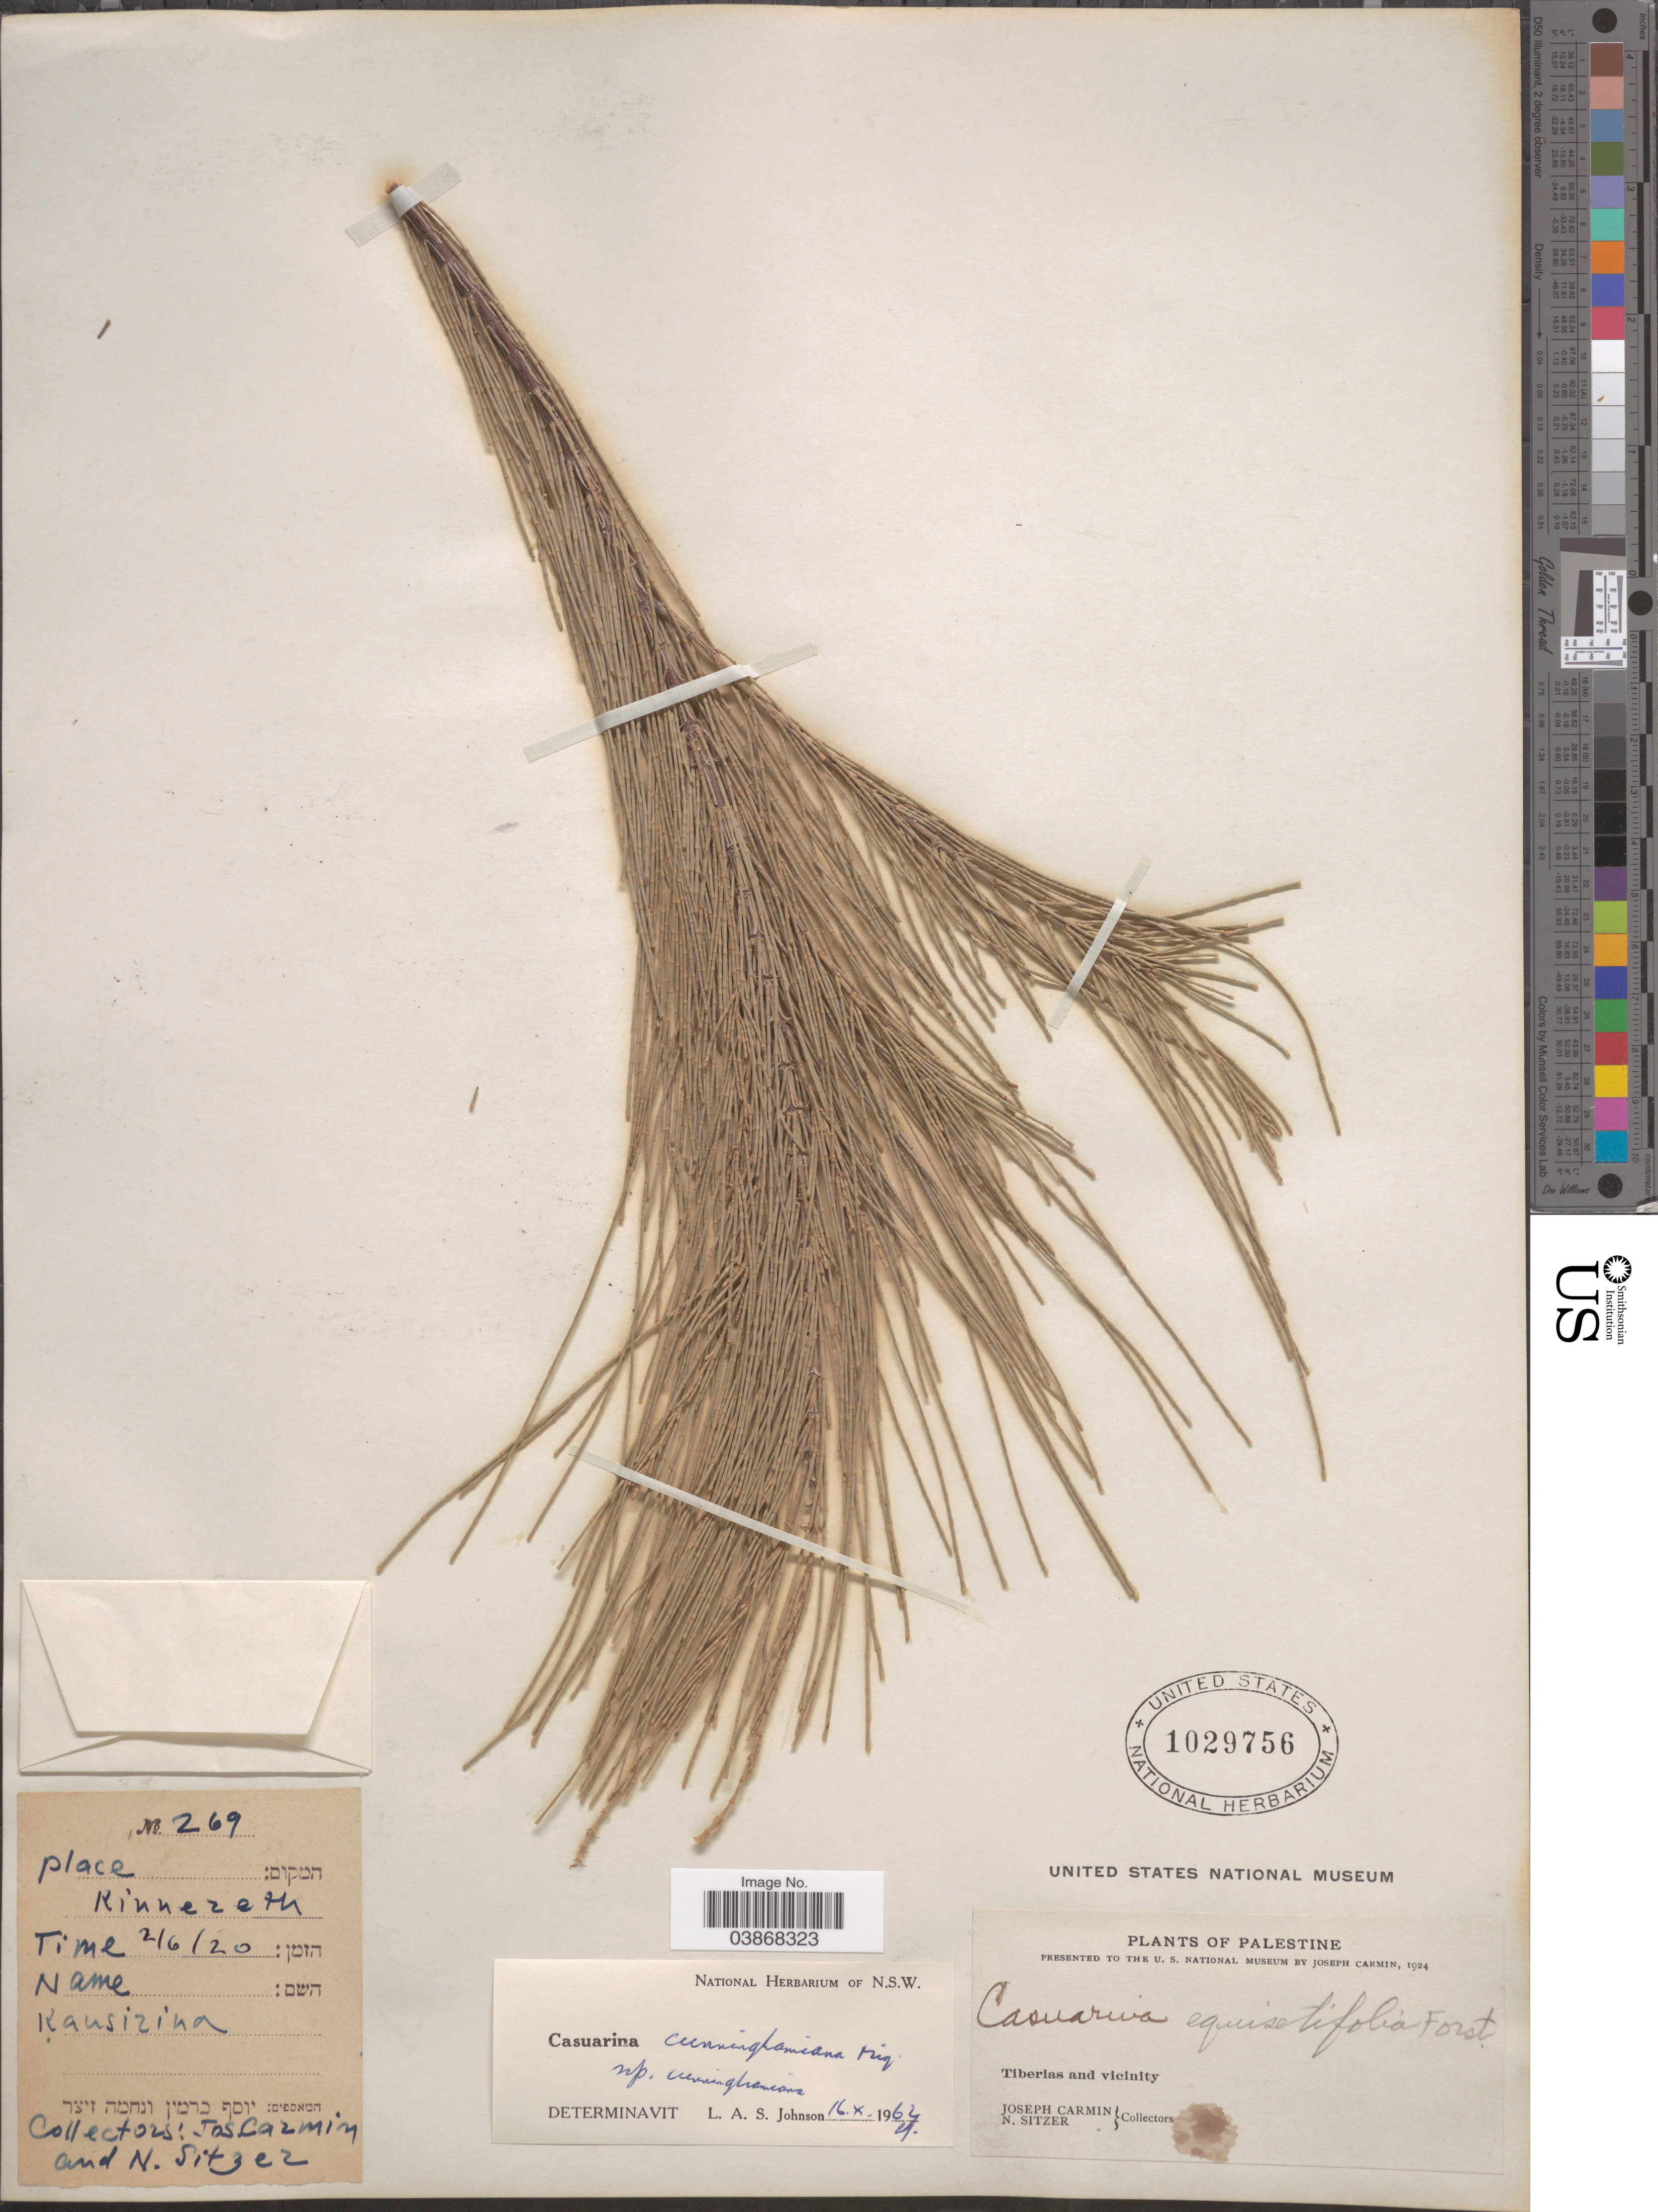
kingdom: Plantae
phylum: Tracheophyta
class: Magnoliopsida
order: Fagales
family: Casuarinaceae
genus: Casuarina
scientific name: Casuarina cunninghamiana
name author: Miq.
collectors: J. Carmin & N. Sitzer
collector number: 269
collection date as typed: Transcribed d/m/y: 2/6/20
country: Israel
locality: Palestine. Tiberias and vicinity.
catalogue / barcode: US 1029756